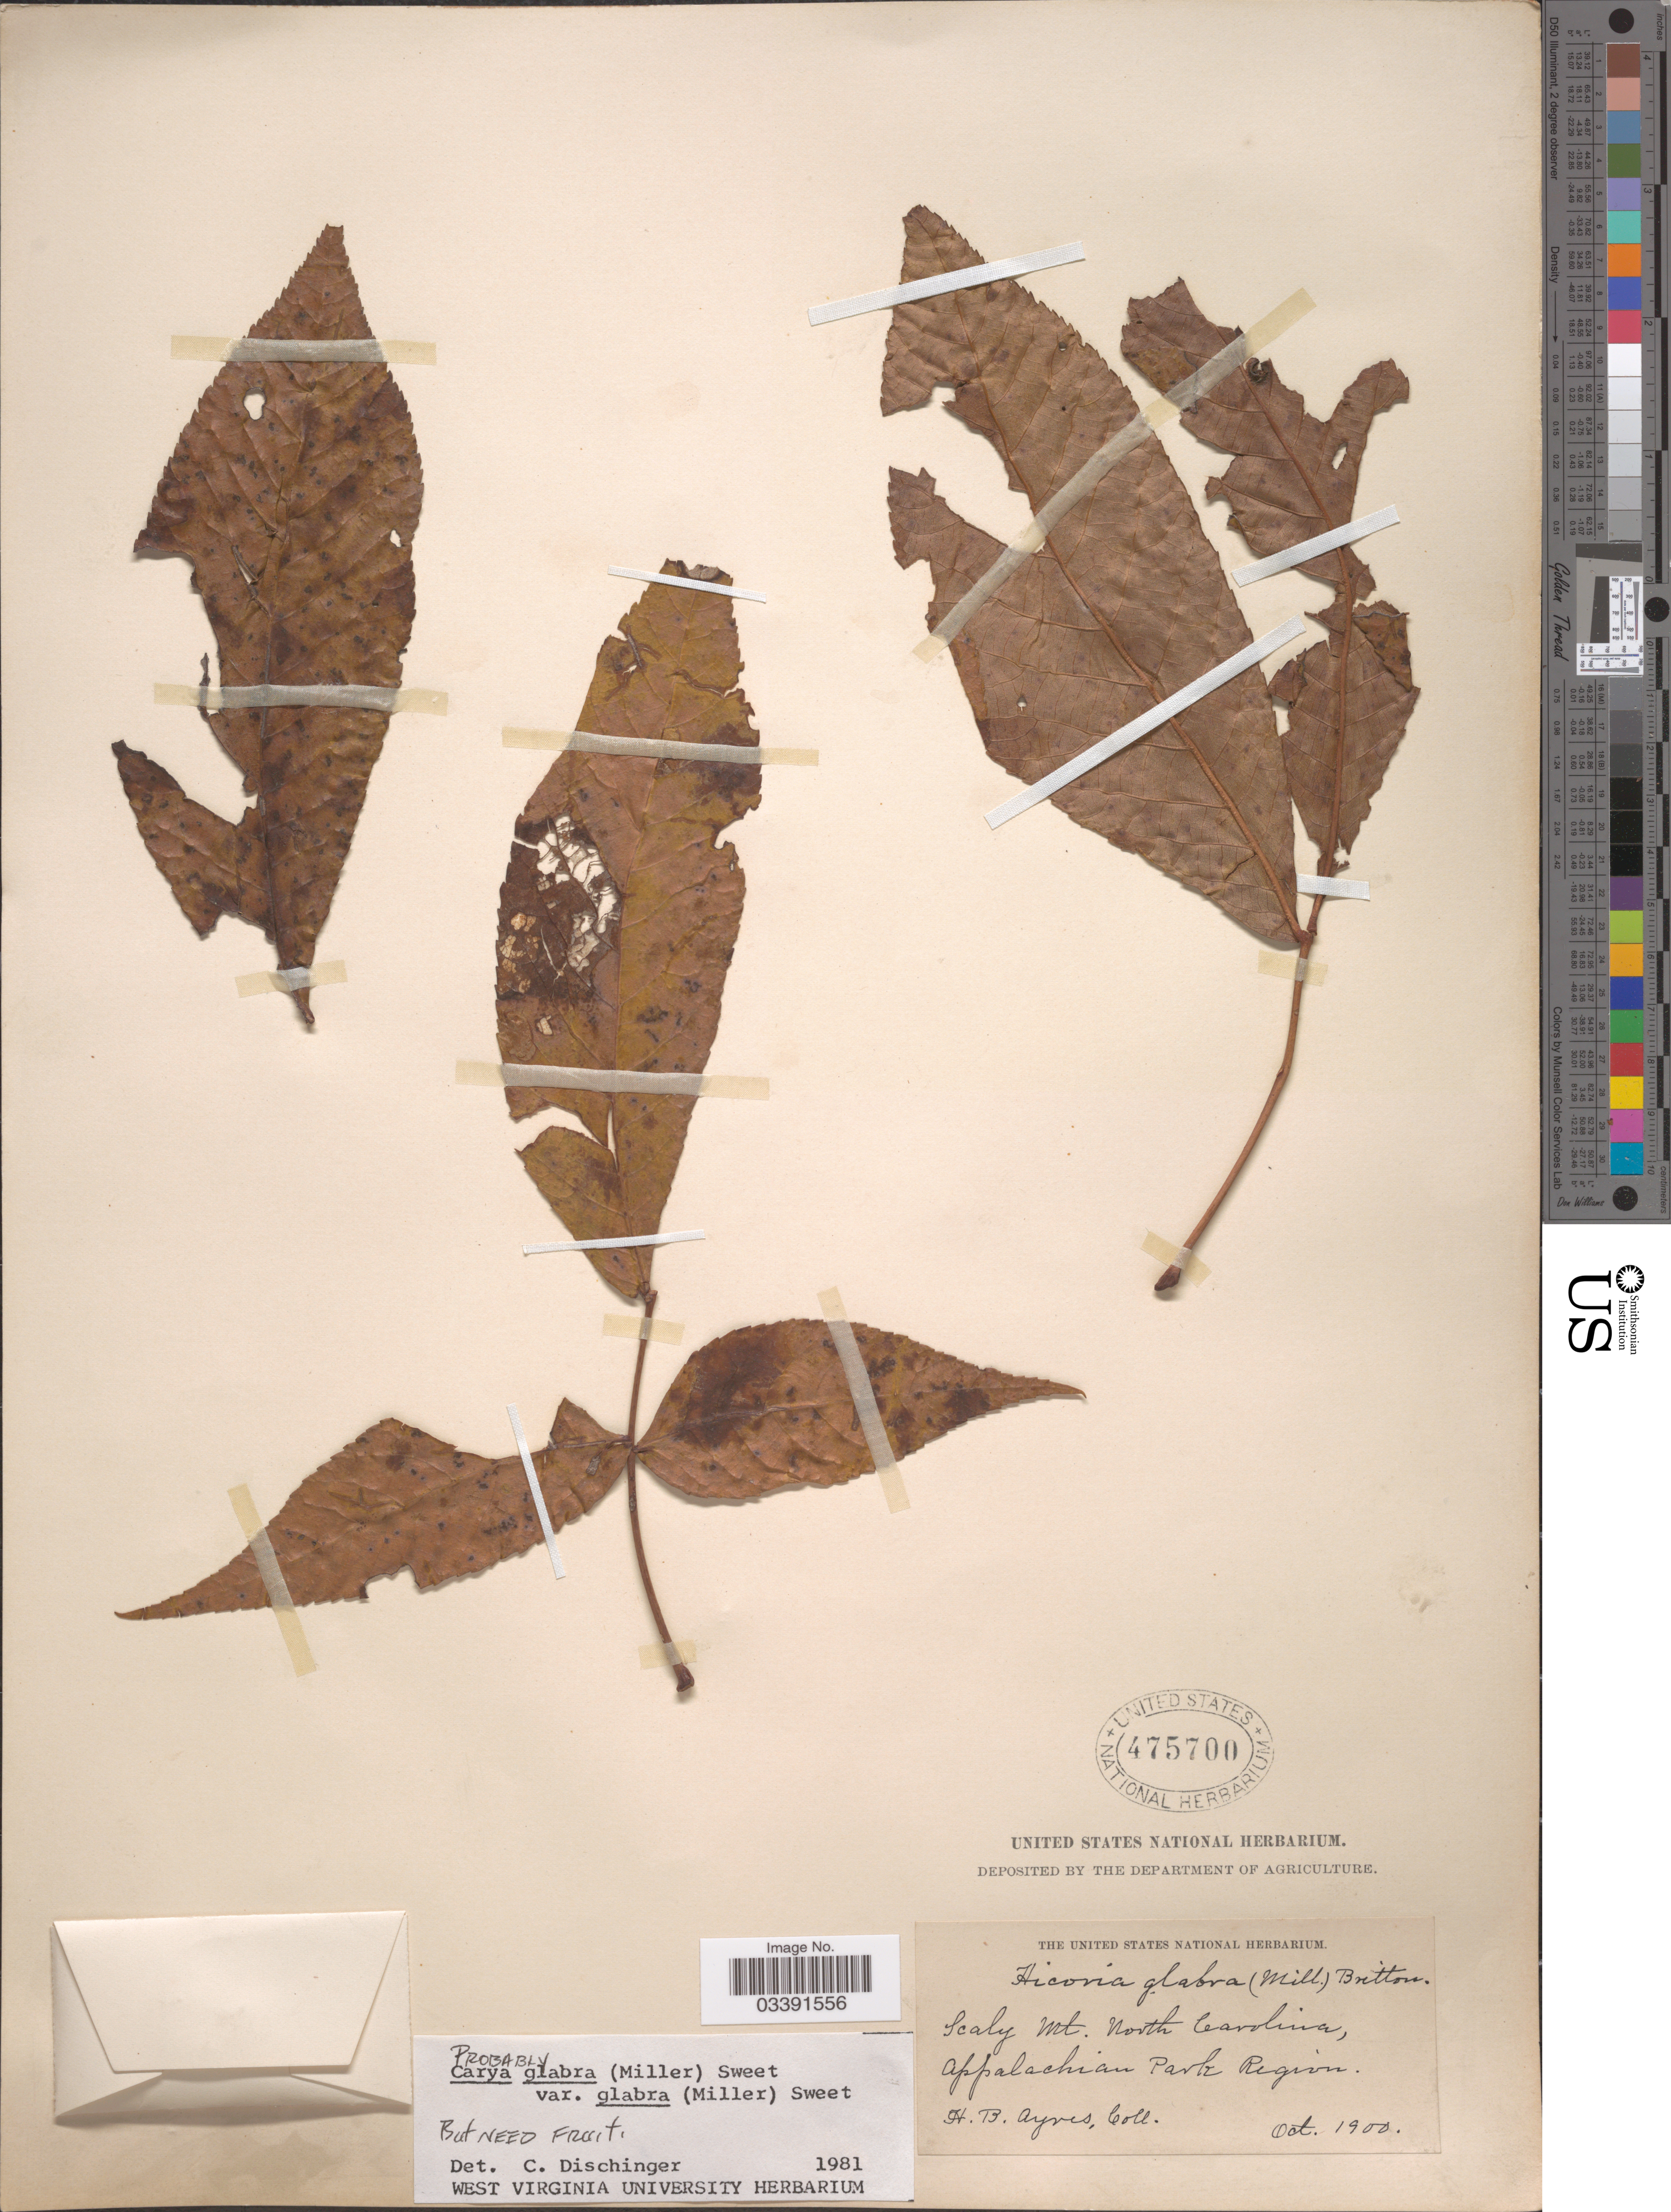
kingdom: Plantae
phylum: Tracheophyta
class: Magnoliopsida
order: Fagales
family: Juglandaceae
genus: Carya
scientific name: Carya glabra var. glabra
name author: (Mill.) Sweet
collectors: H. Ayres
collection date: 1900-10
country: United States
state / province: North Carolina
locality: Scaly Mt. North Carolina, Appalachian Park Region.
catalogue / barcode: US 475700